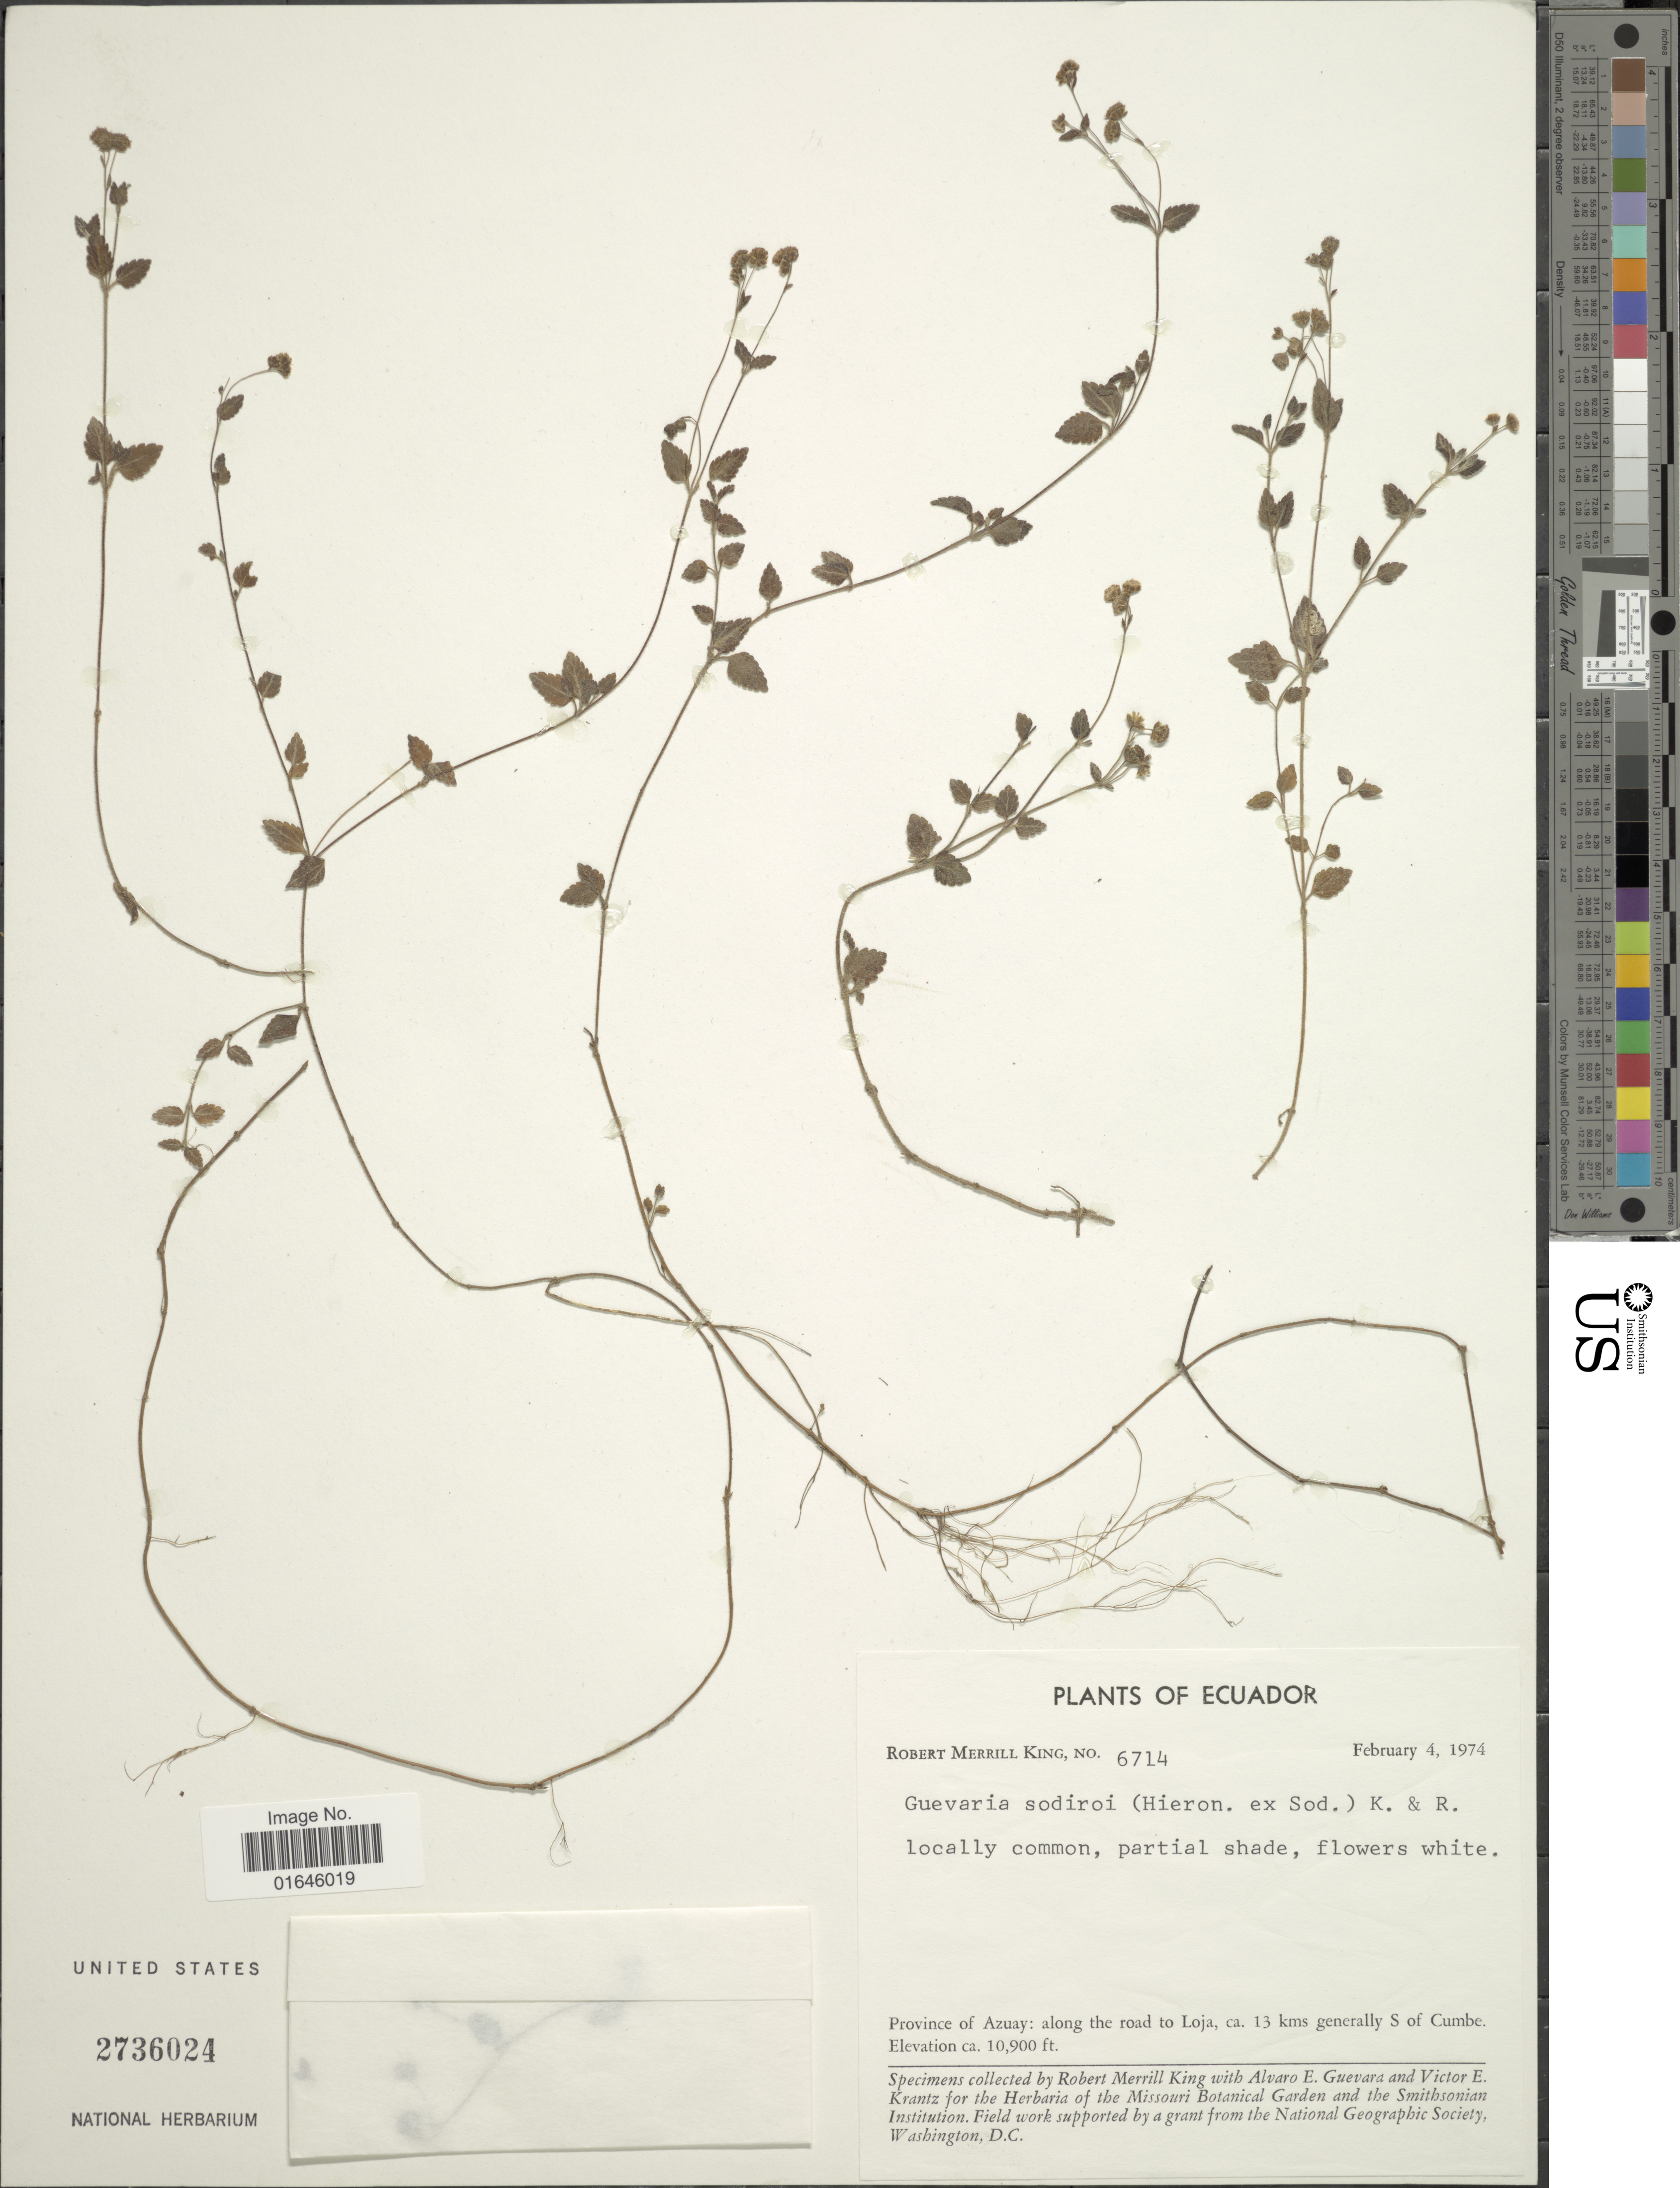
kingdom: Plantae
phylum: Tracheophyta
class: Magnoliopsida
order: Asterales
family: Asteraceae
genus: Guevaria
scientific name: Guevaria sodiroi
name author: (Hieron. in Sodiro) R.M. King & H. Rob.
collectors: R. M. King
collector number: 6714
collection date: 1979-02-04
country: Ecuador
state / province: Azuay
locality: Along the road to Loja, ca. 13 km generally S of Cumbe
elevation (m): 3322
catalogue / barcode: US 2736024